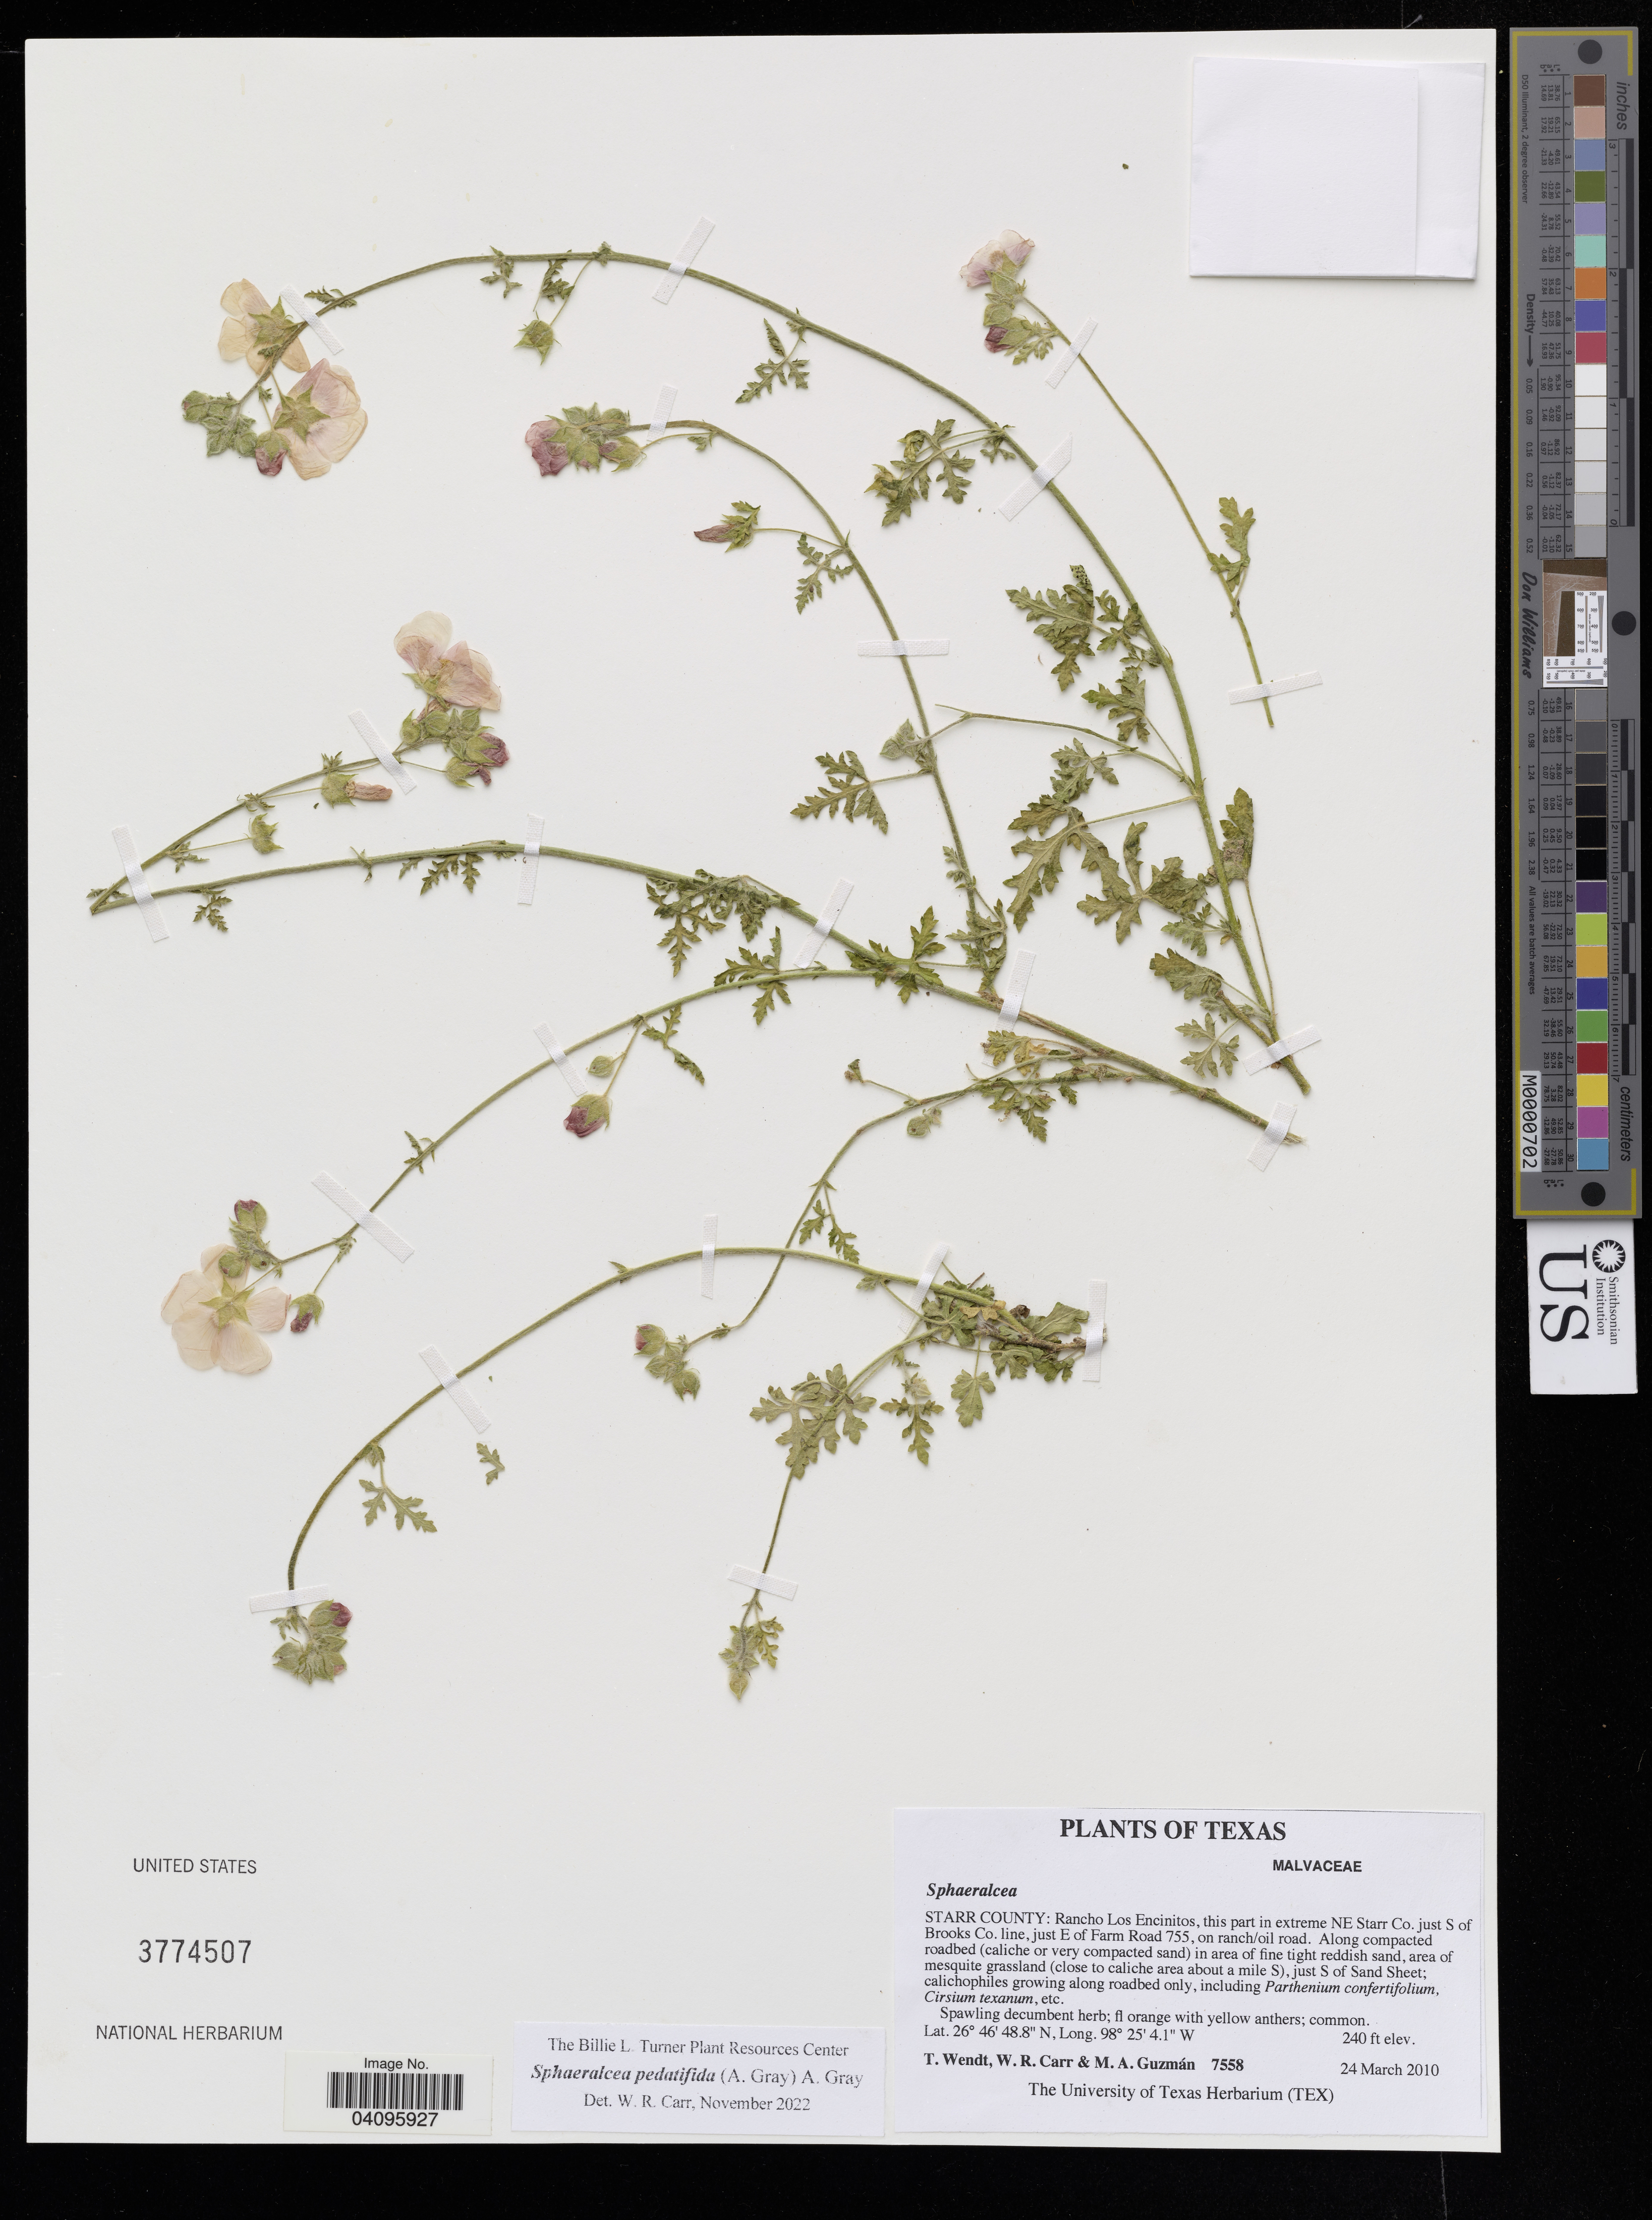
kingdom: Plantae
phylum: Tracheophyta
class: Magnoliopsida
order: Malvales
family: Malvaceae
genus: Sphaeralcea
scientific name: Sphaeralcea pedatifida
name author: (A. Gray) A. Gray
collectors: T. L. Wendt, W. Carr & M. Guzmán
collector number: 7558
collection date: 2010-03-24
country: United States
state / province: Texas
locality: Starr County: Rancho Los Encinitos, this part in extreme NE Starr Co. just S of Brooks Co. line, just E of Farm Road 755, on ranch/oil raod.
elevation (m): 73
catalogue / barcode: US 3774507